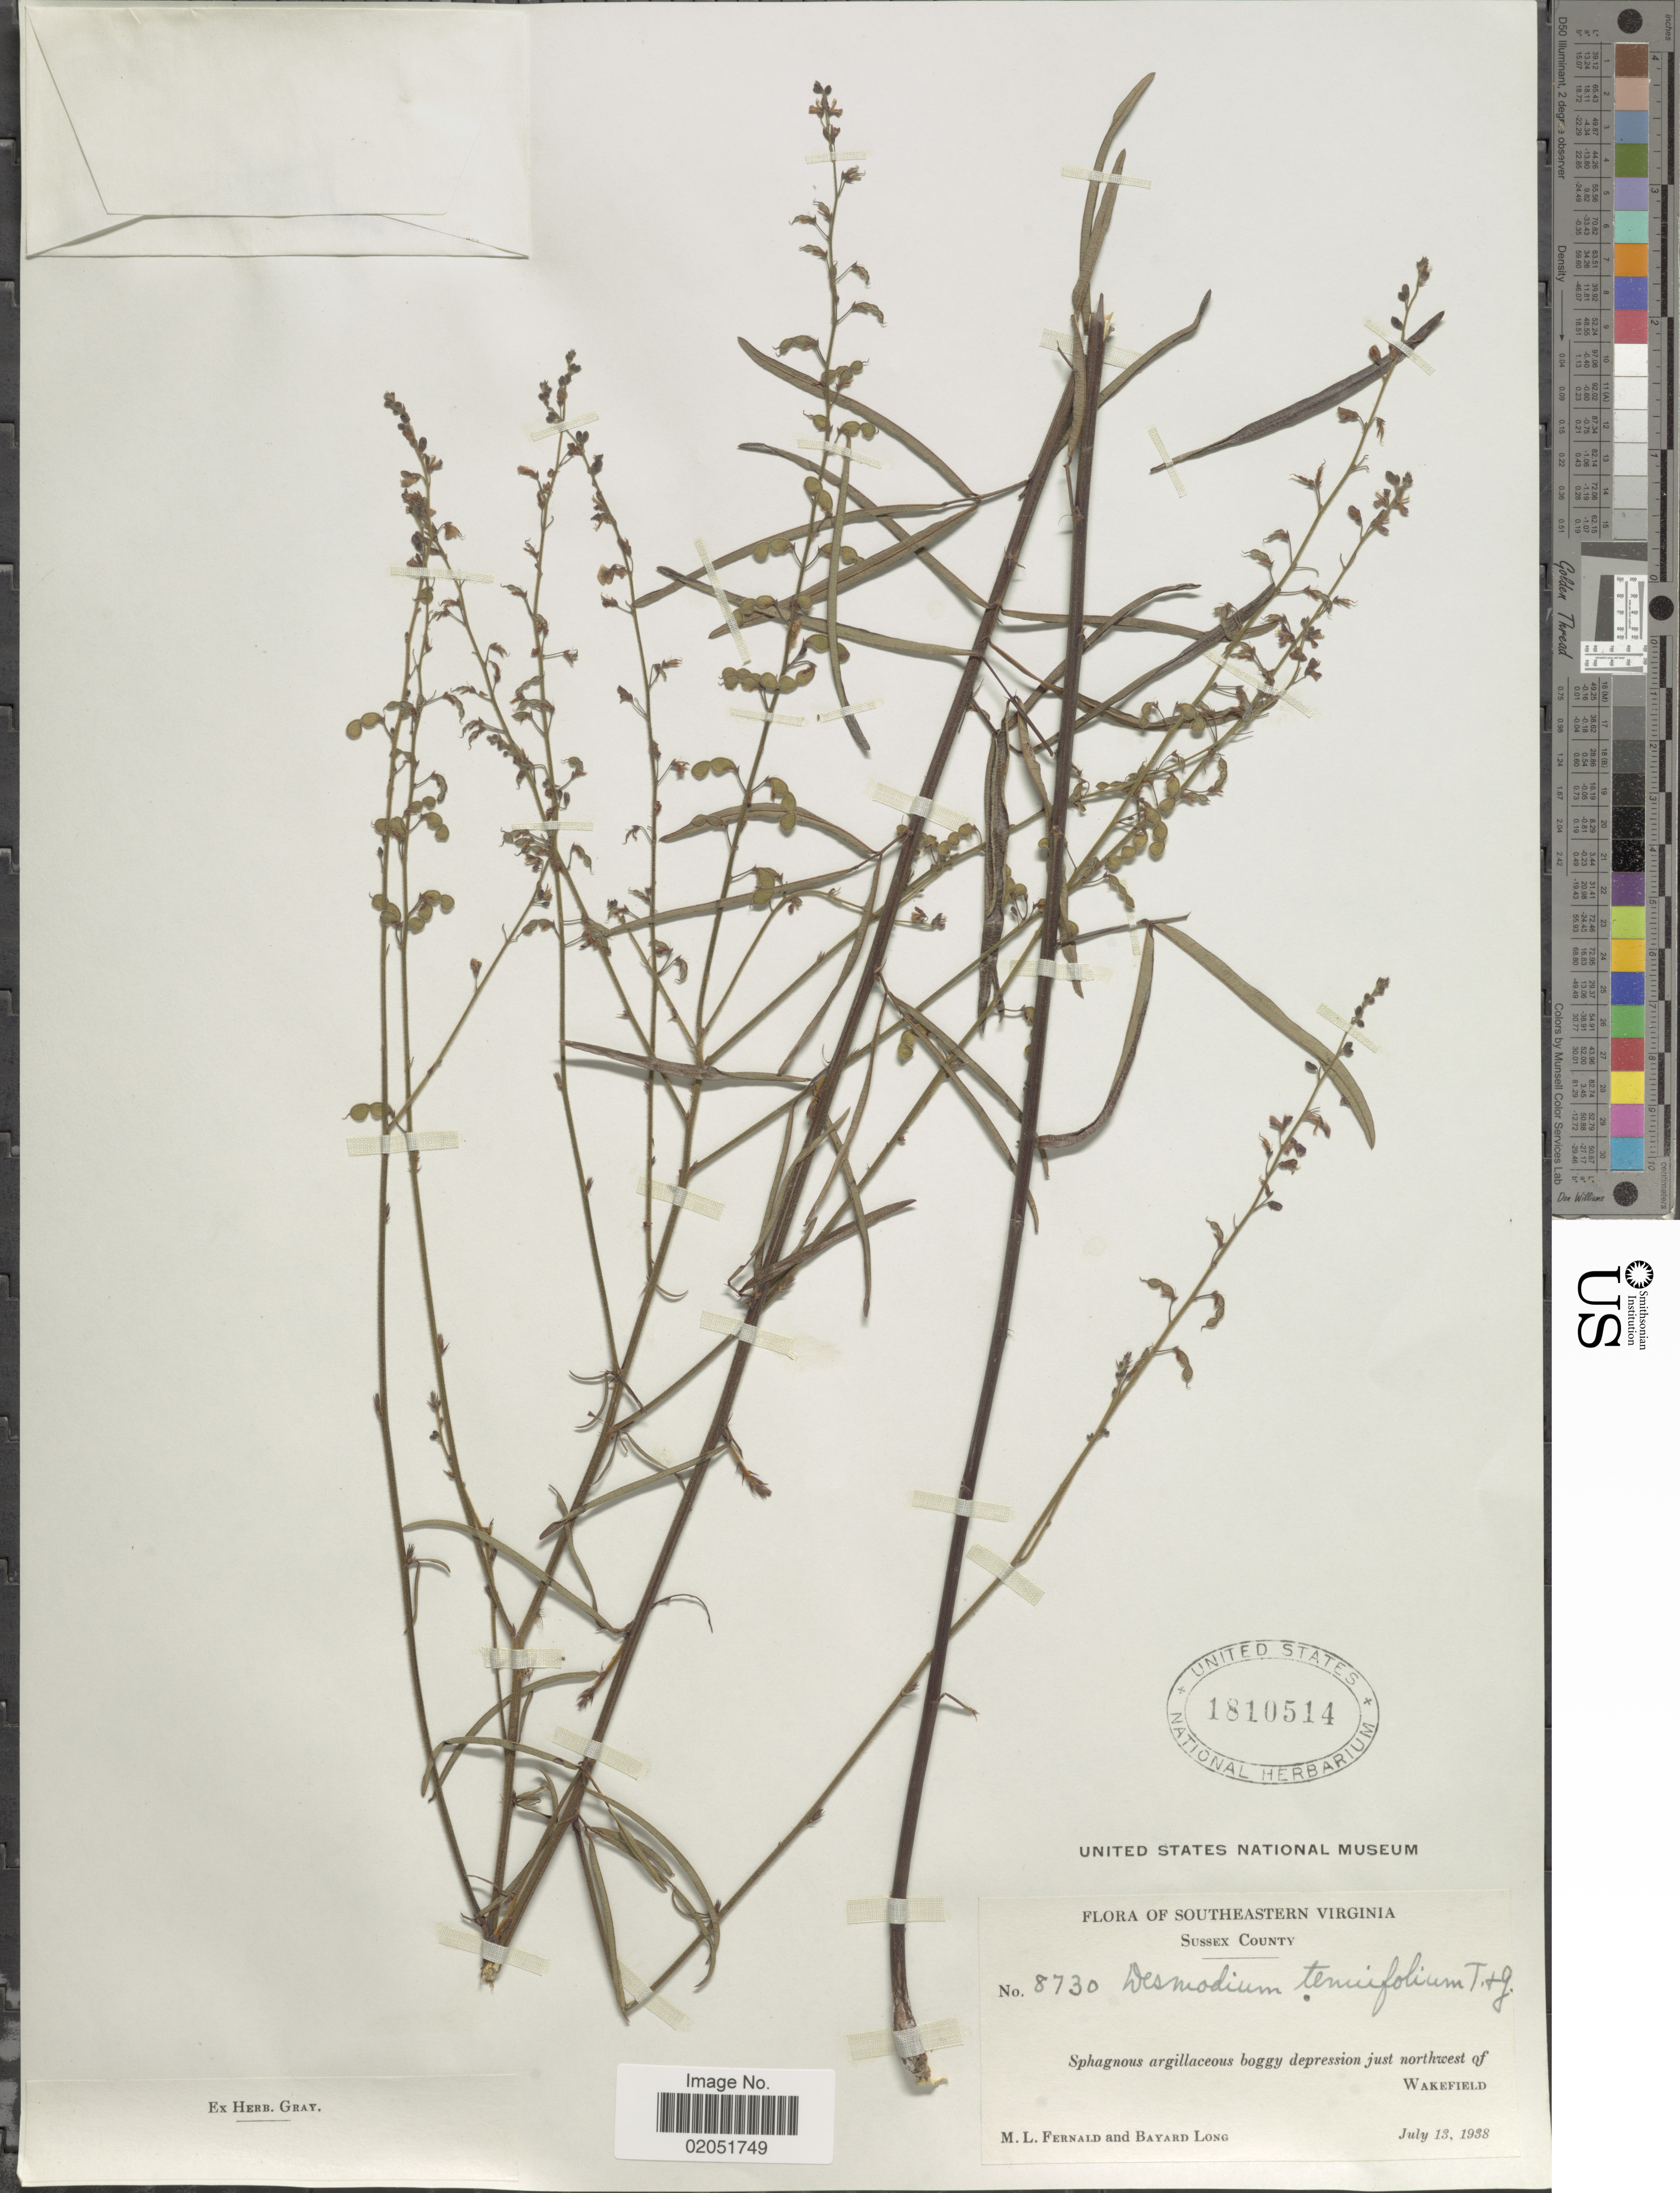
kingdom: Plantae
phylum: Tracheophyta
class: Magnoliopsida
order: Fabales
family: Fabaceae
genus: Desmodium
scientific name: Desmodium tenuifolium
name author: Torr. & A. Gray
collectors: M. L. Fernald & B. Long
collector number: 8730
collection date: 1938-07-13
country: United States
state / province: Virginia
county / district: Sussex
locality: Southeastern Virginia, Sussex County, Sphagnous argillaceous boggy depression just northwest of Wakefield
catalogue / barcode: US 1810514